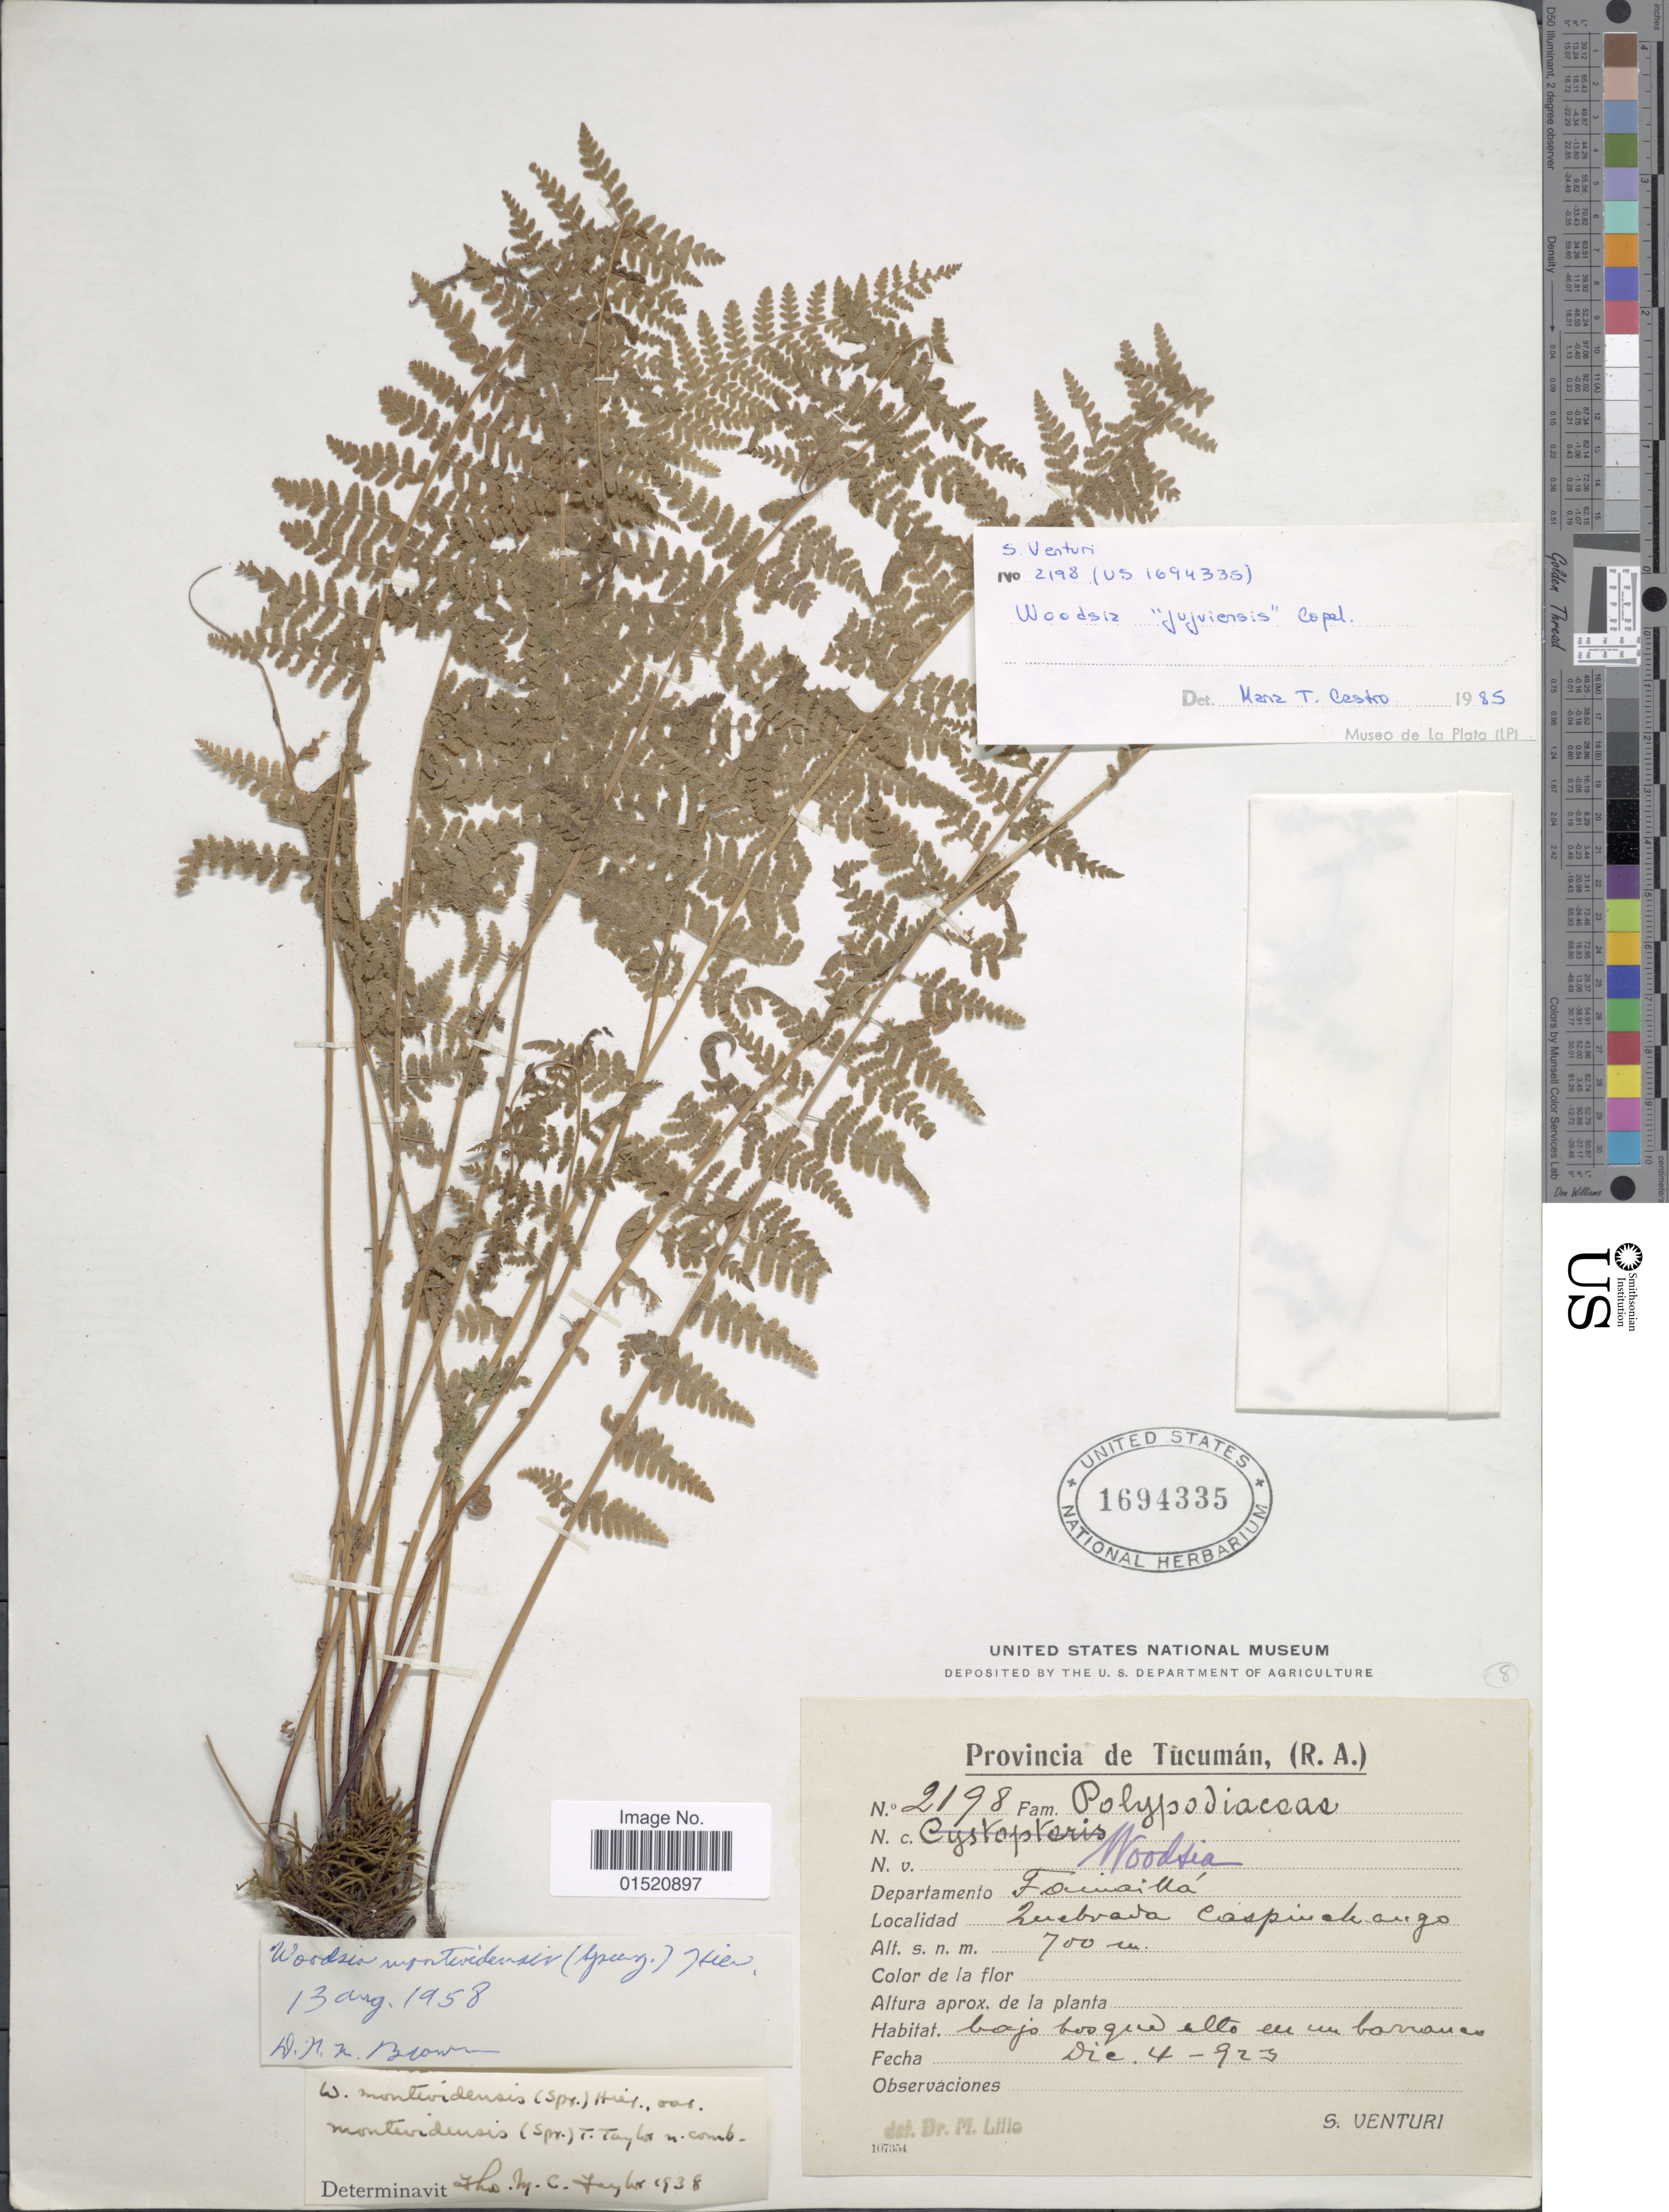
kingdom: Plantae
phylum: Tracheophyta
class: Polypodiopsida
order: Polypodiales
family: Woodsiaceae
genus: Woodsia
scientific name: Woodsia montevidensis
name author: (Spreng.) Hieron.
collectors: S. Venturi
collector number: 2198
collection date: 1923-12-04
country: Argentina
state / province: Tucumán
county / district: Famailla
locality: Quebrada Caspinchango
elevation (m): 700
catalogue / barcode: US 1694335